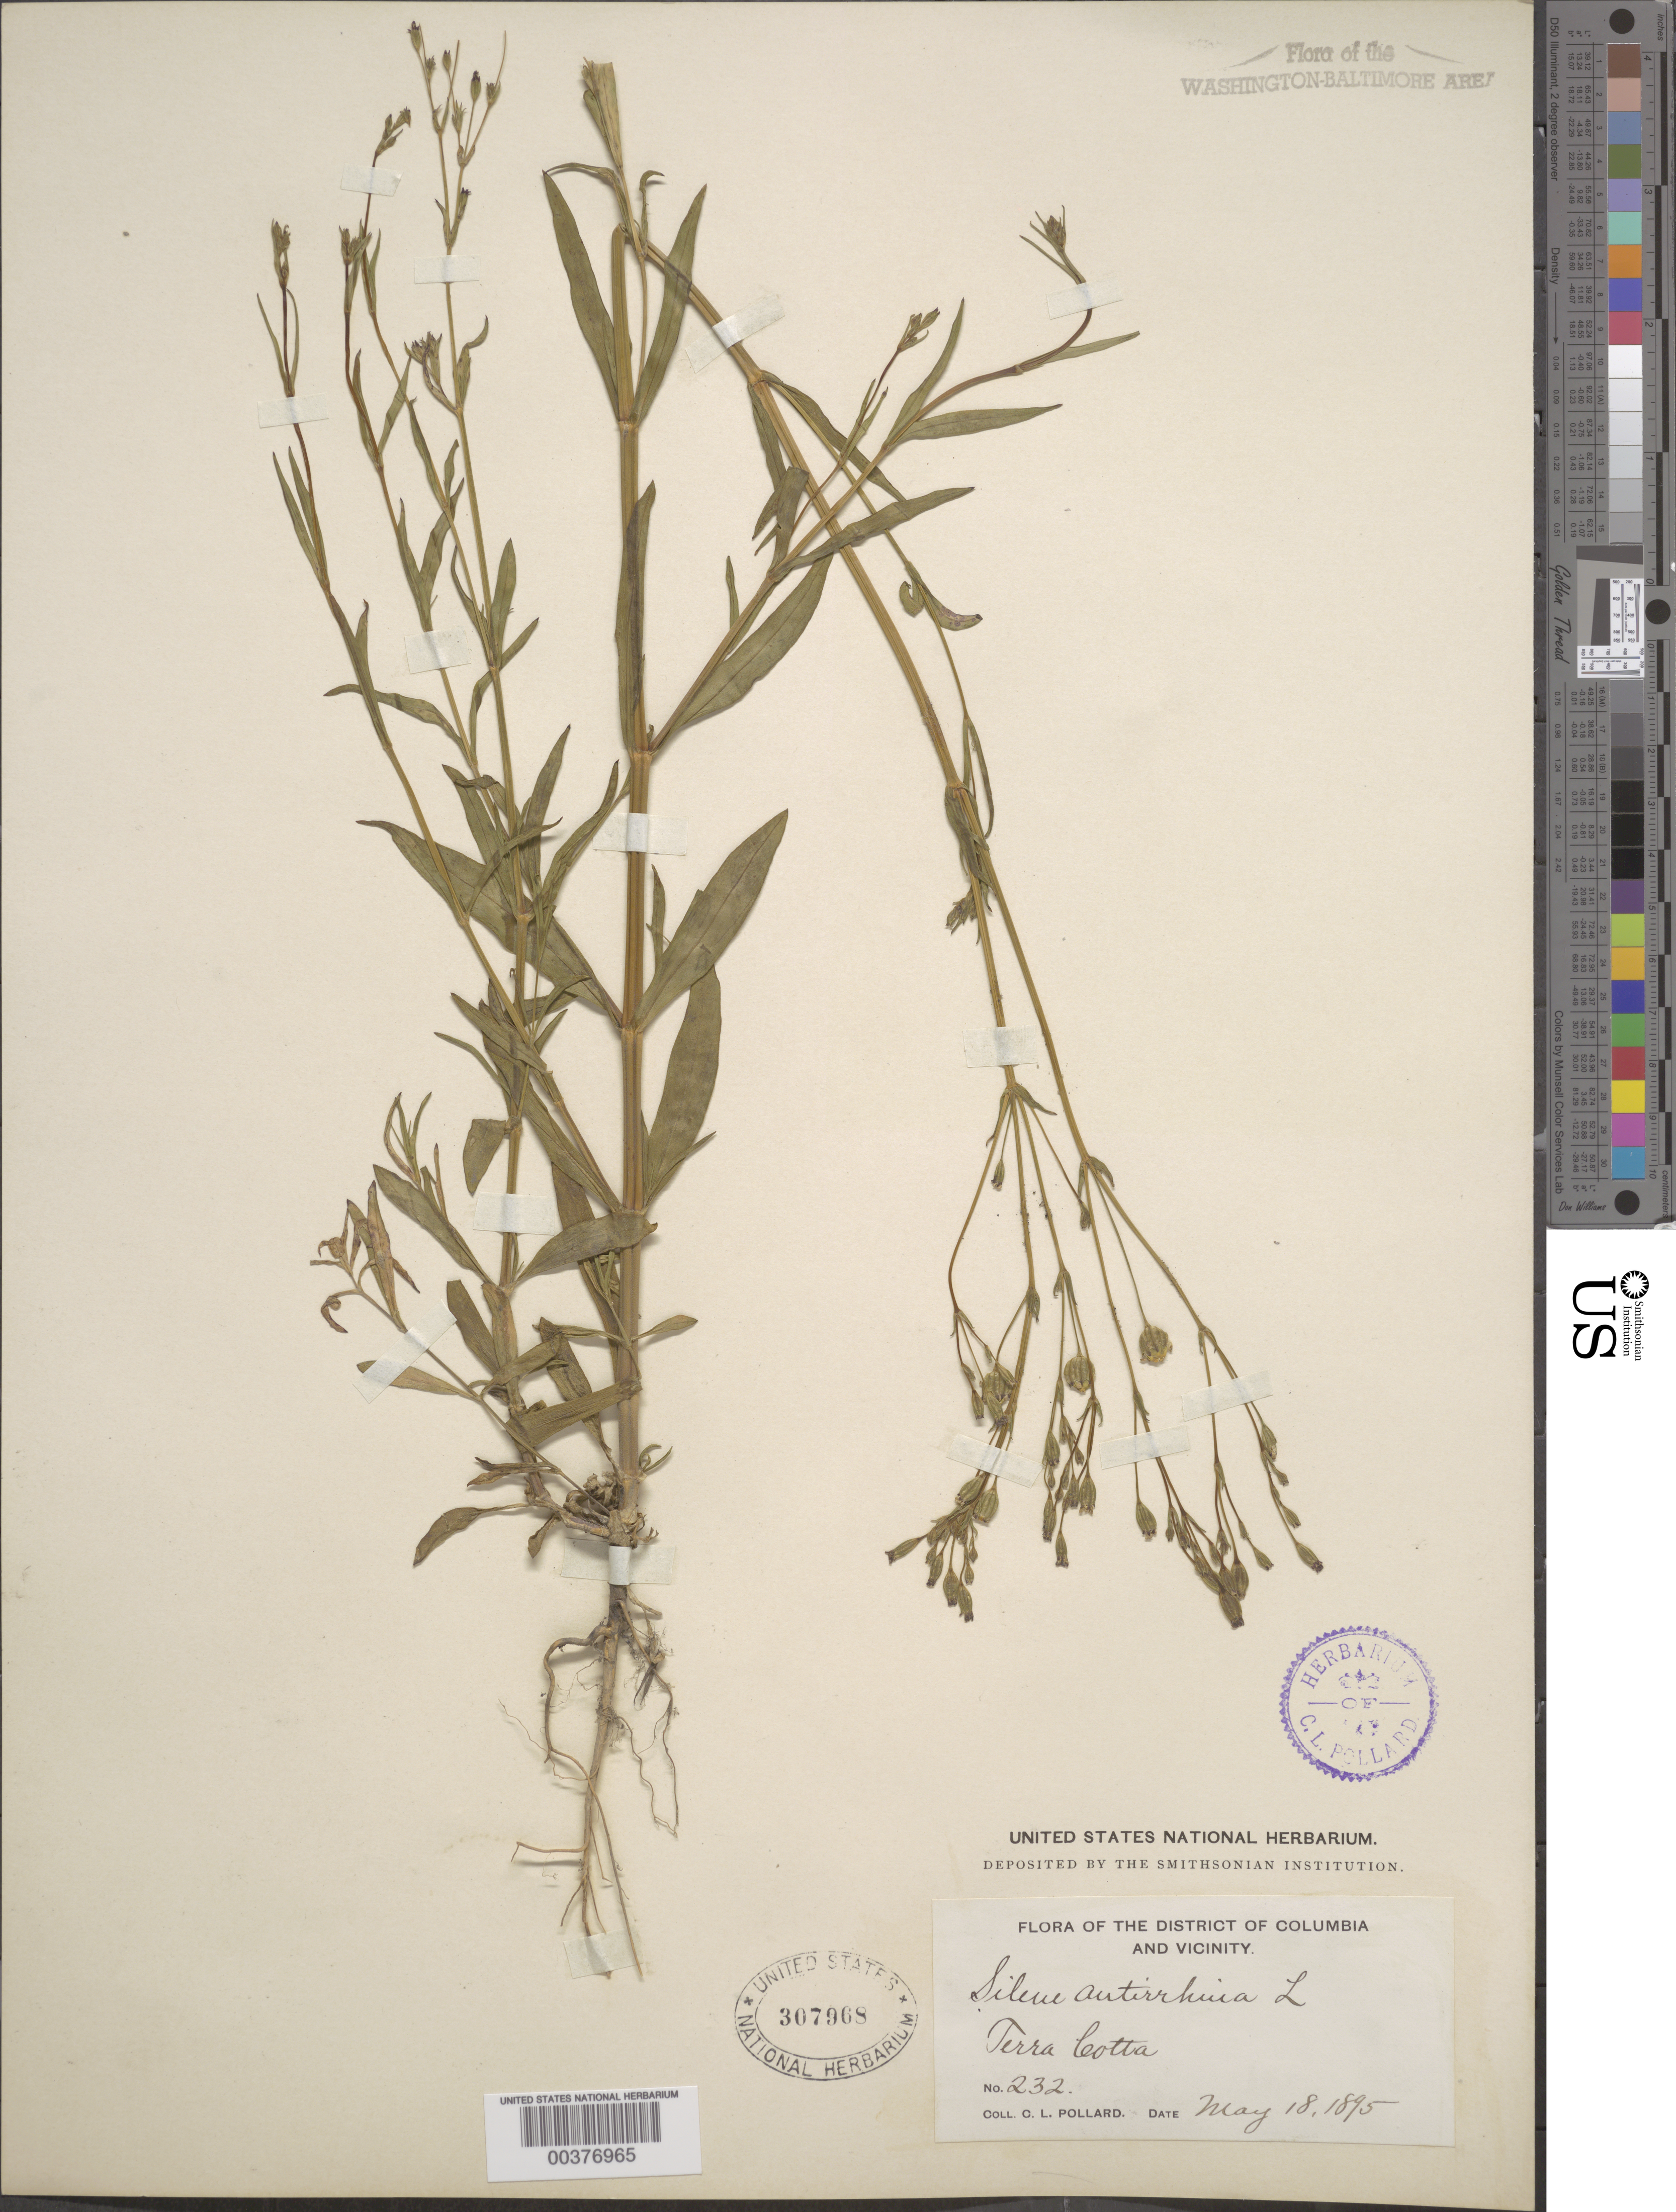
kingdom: Plantae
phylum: Tracheophyta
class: Magnoliopsida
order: Caryophyllales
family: Caryophyllaceae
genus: Silene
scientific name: Silene antirrhina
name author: L.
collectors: C. L. Pollard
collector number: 232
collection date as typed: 18 May 1895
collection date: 1895-05-18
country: United States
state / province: District of Columbia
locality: Terra Cotta Station vicinity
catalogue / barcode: US 307968